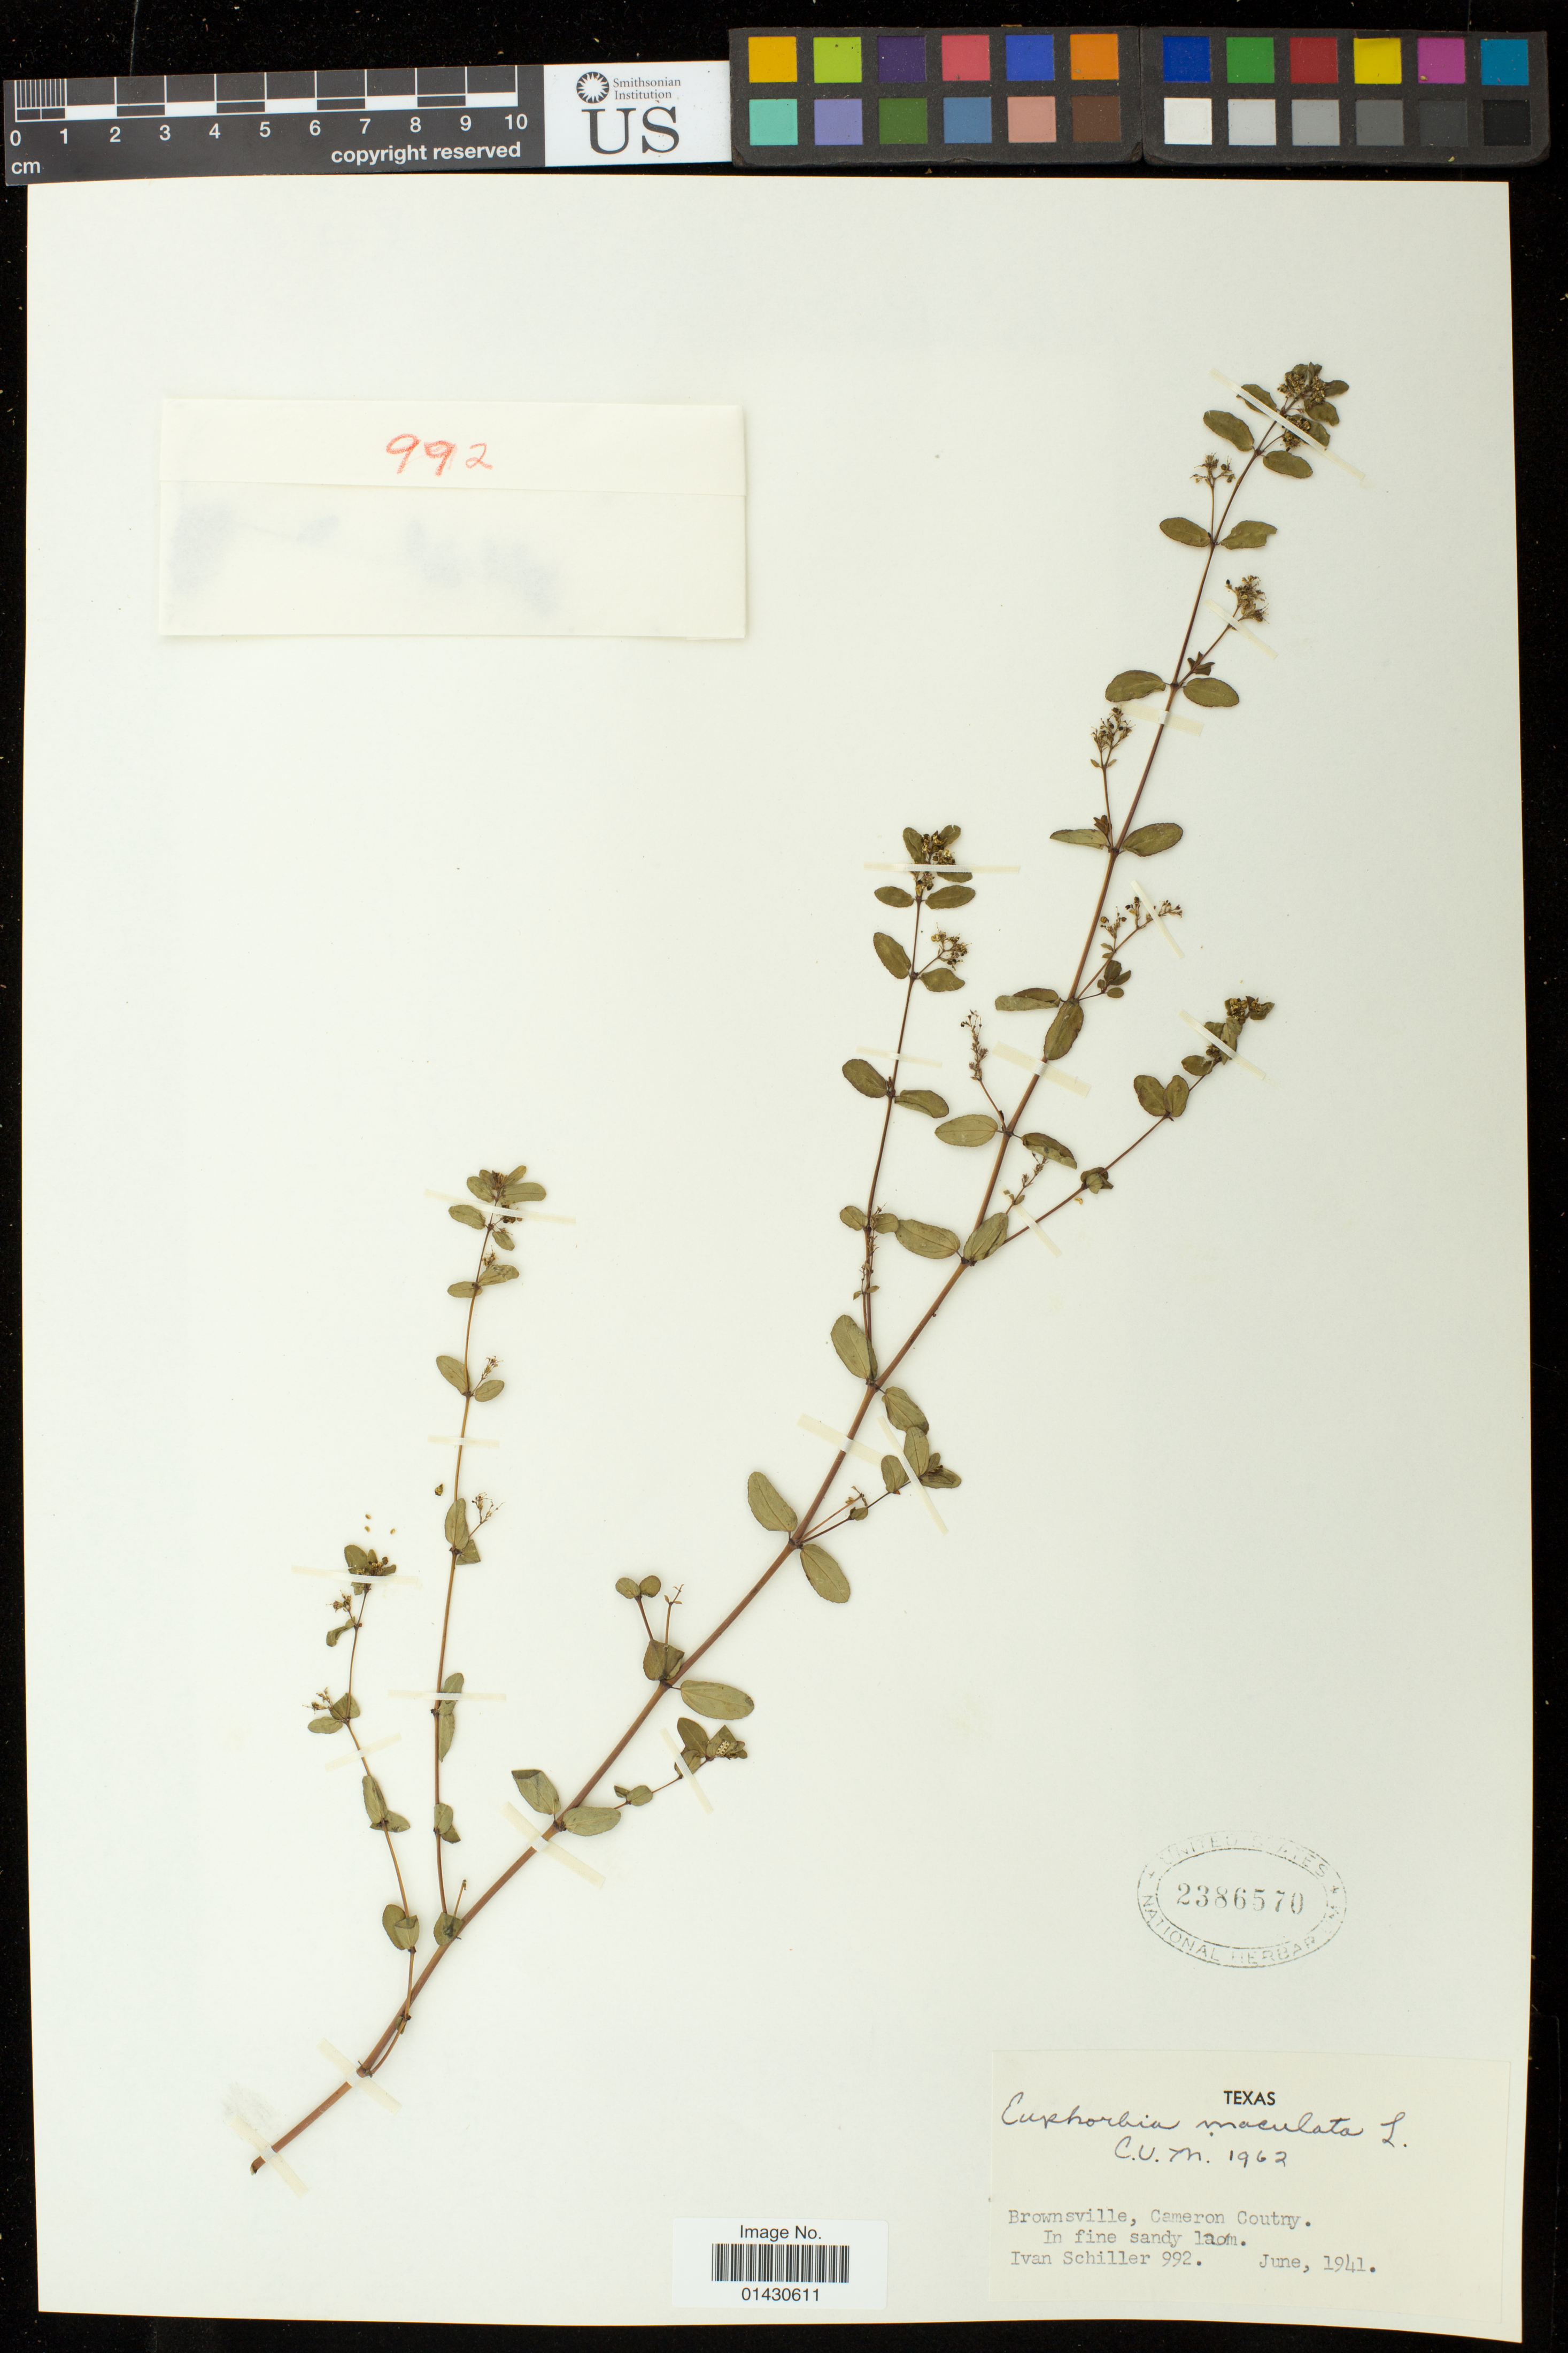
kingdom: Plantae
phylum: Tracheophyta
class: Magnoliopsida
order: Malpighiales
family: Euphorbiaceae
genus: Euphorbia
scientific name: Euphorbia maculata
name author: L.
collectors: I. Schiller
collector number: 992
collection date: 1941-06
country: United States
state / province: Texas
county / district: Cameron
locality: Brownsville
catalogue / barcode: US 2386570